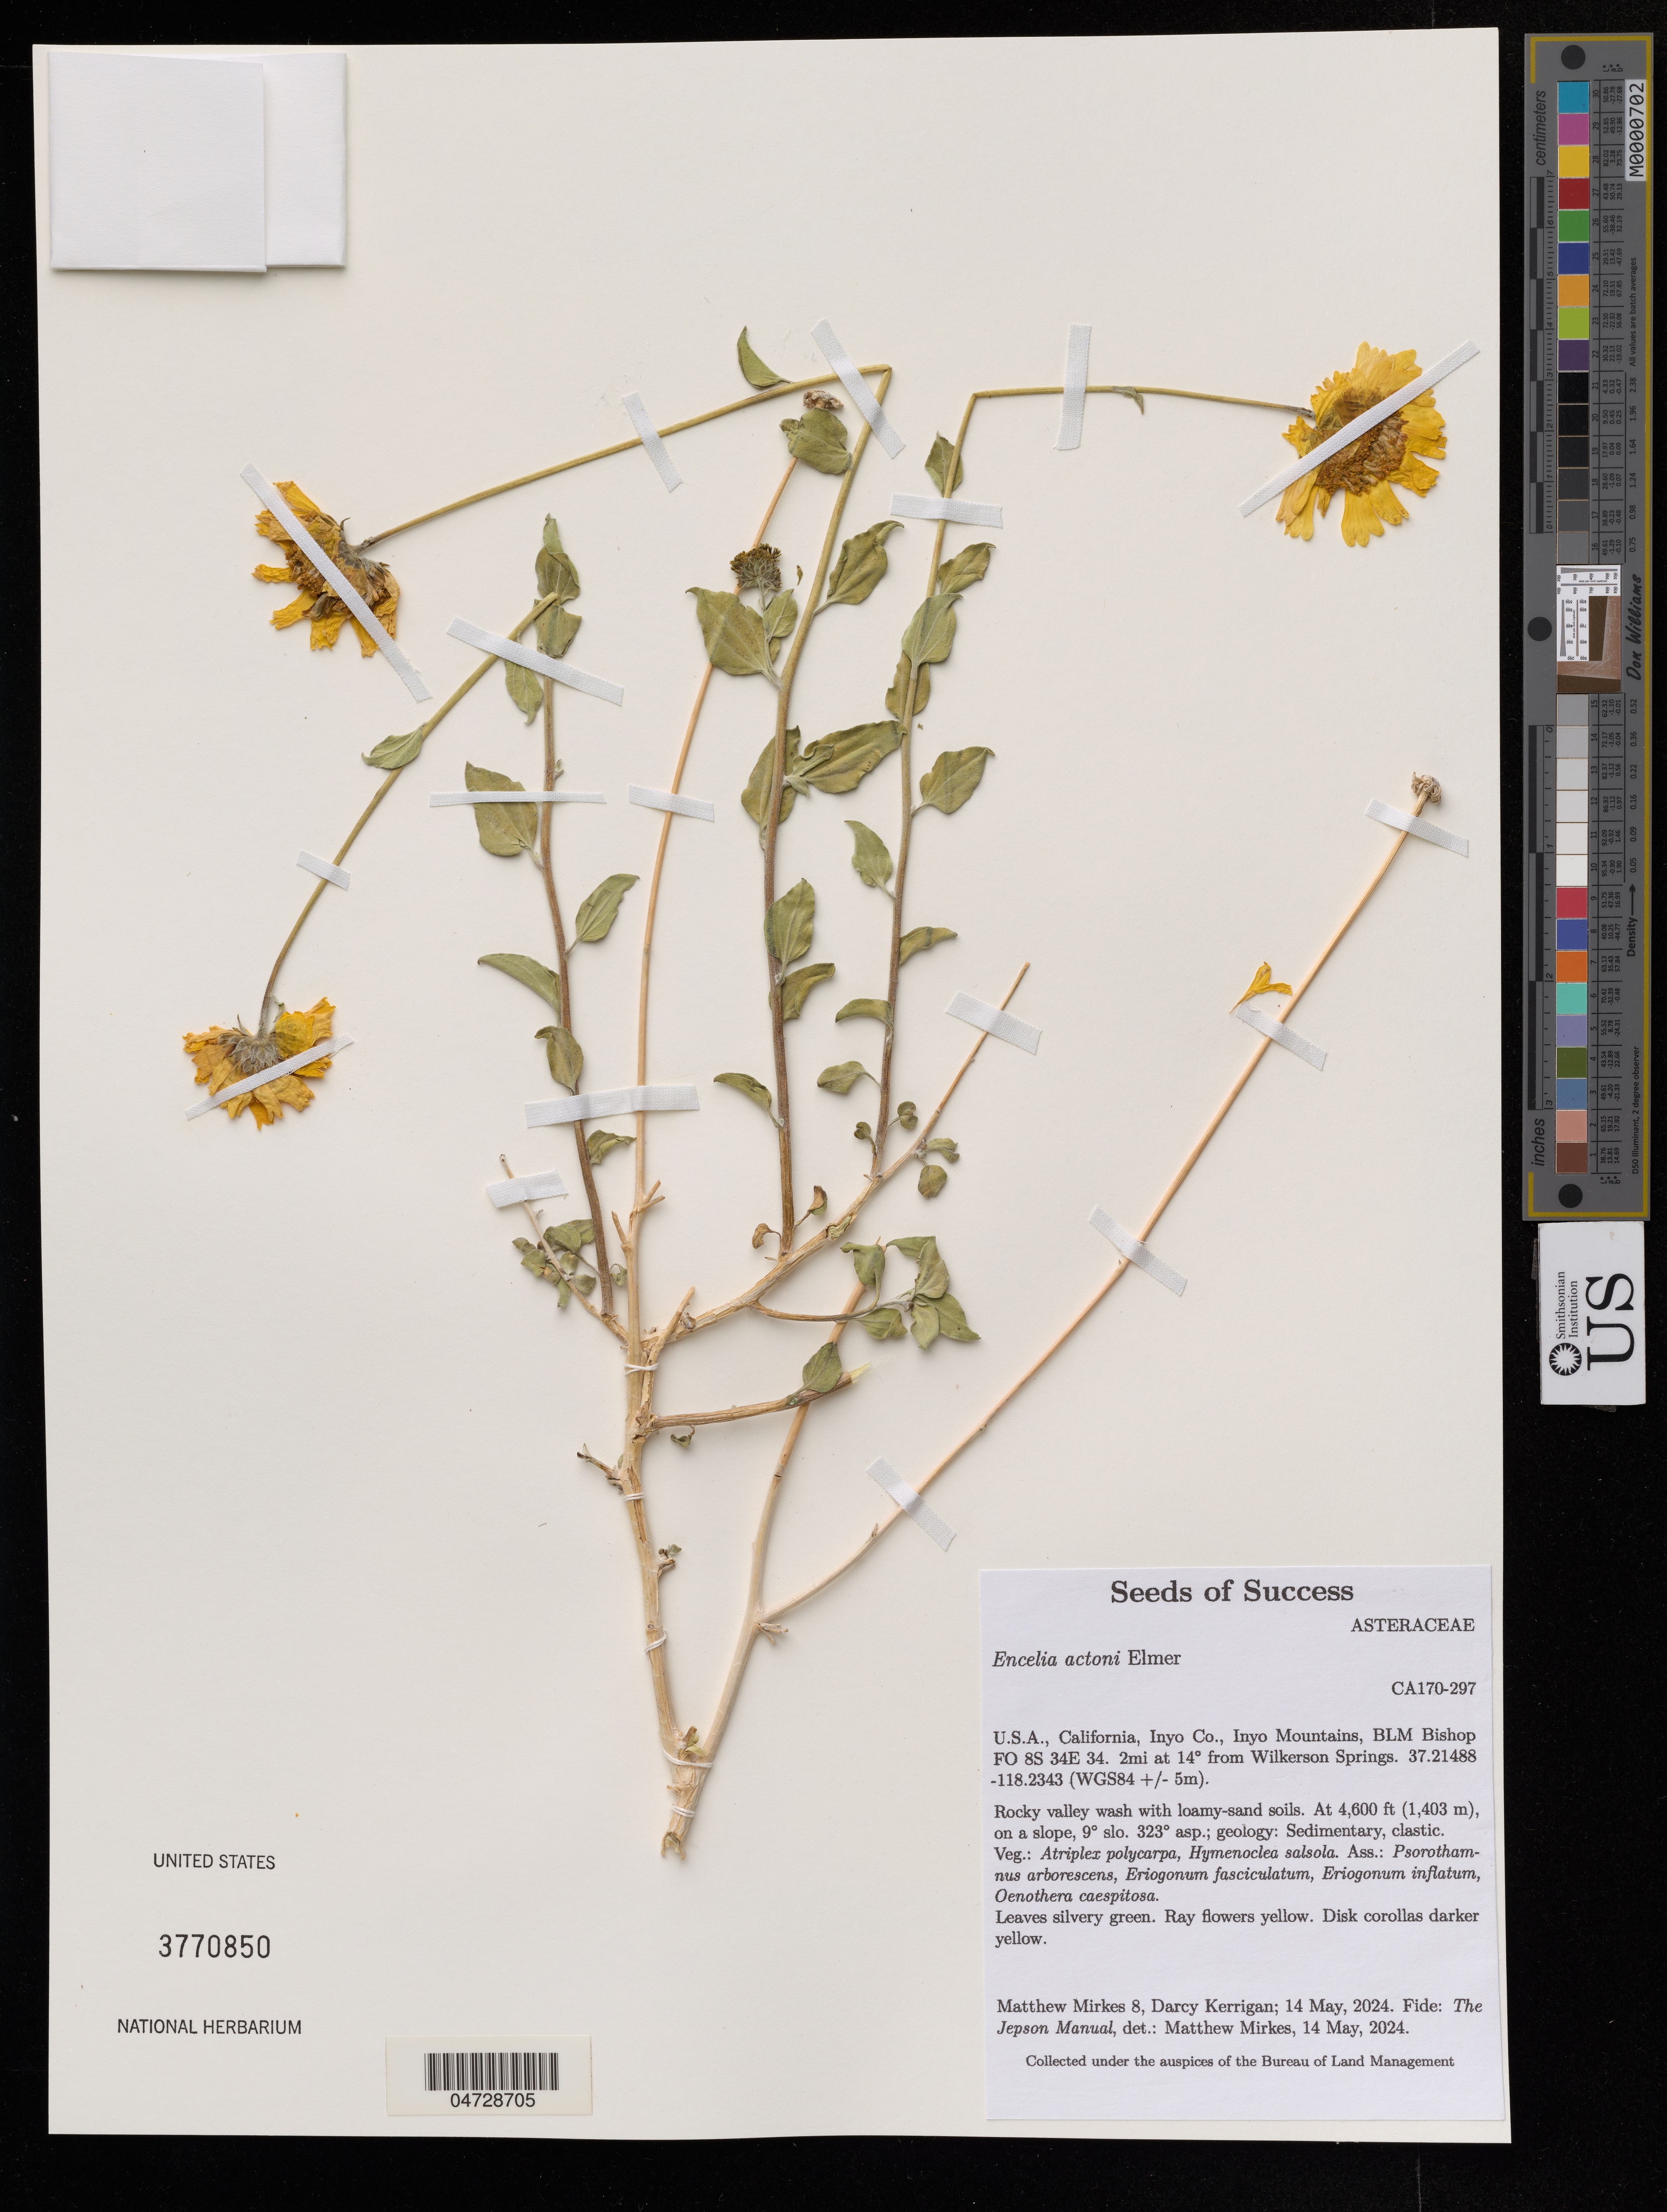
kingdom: Plantae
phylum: Tracheophyta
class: Magnoliopsida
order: Asterales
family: Asteraceae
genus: Encelia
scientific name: Encelia actoni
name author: Elmer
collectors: M. Mirkes & D. Kerrigan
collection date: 2024-05-14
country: United States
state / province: California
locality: Inyo Co., Inyo Mountains.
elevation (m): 5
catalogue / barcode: US 3770850